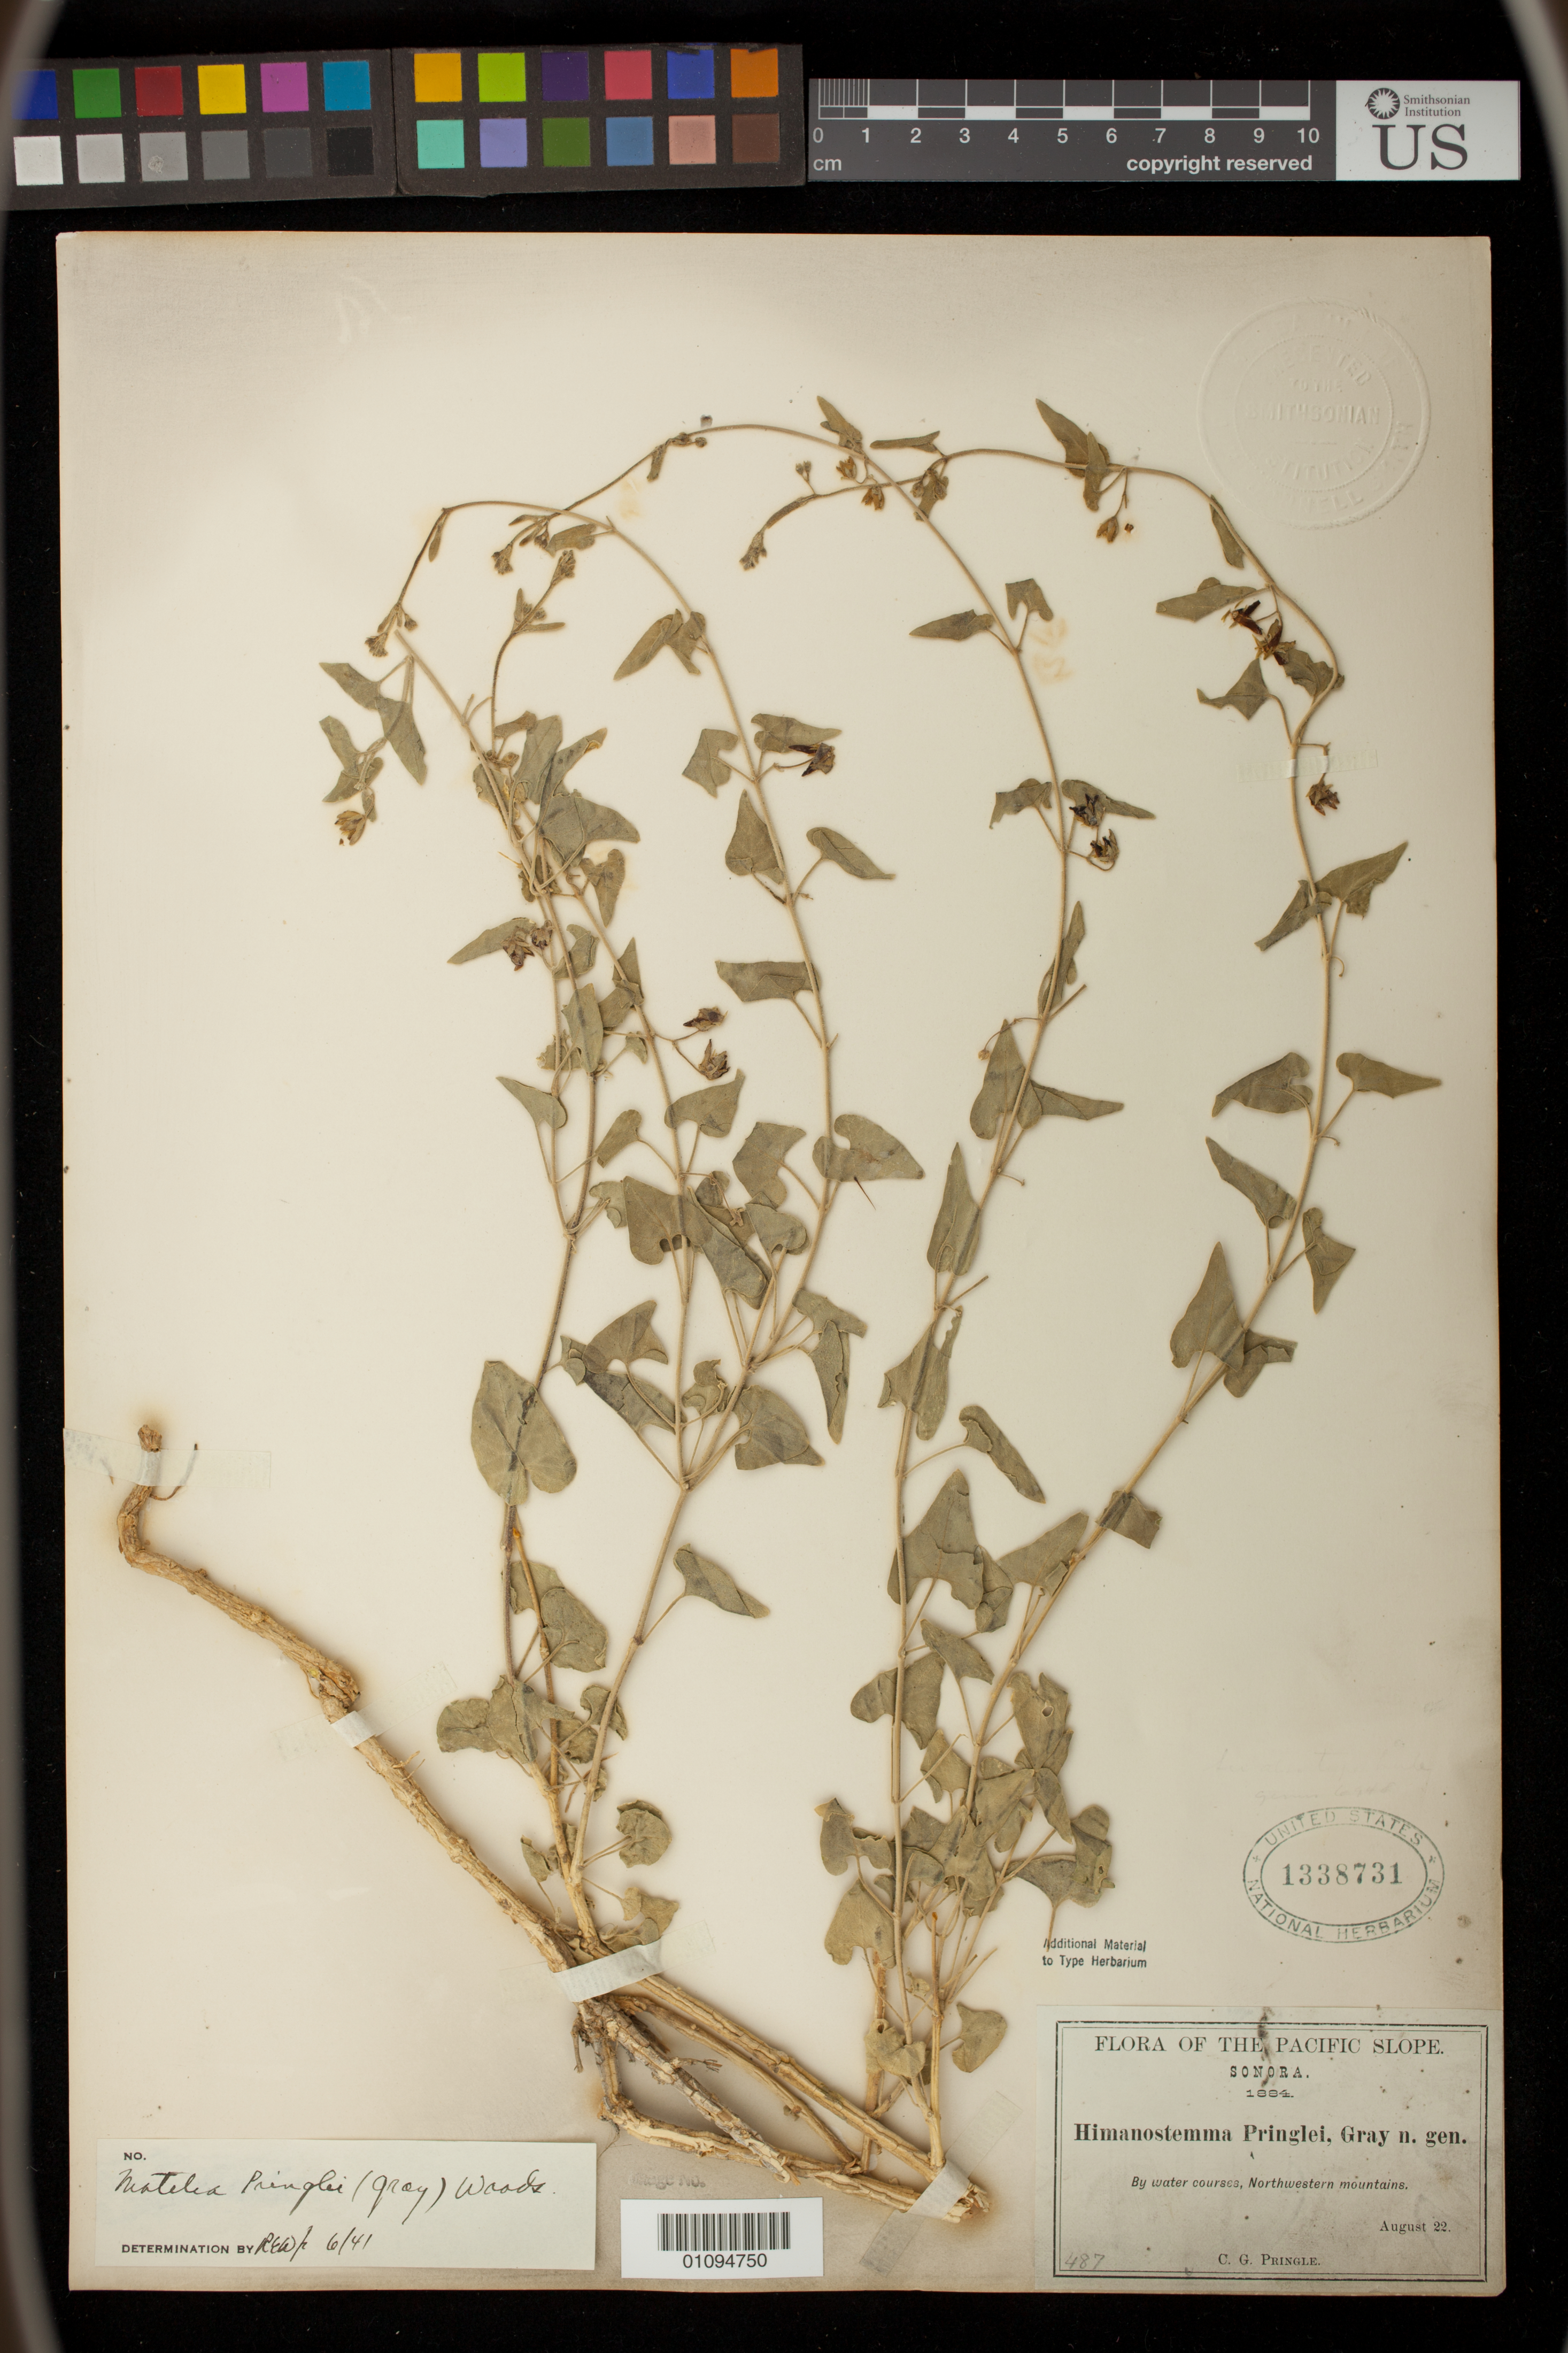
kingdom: Plantae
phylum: Tracheophyta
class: Magnoliopsida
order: Gentianales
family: Apocynaceae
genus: Himantostemma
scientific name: Himantostemma pringlei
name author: A. Gray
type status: Isotype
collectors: C. G. Pringle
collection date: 1884-08-22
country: Mexico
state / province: Sonora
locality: By water courses, Northwestern mountains.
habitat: By water courses, Northwestern mountains.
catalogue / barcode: US 1338731